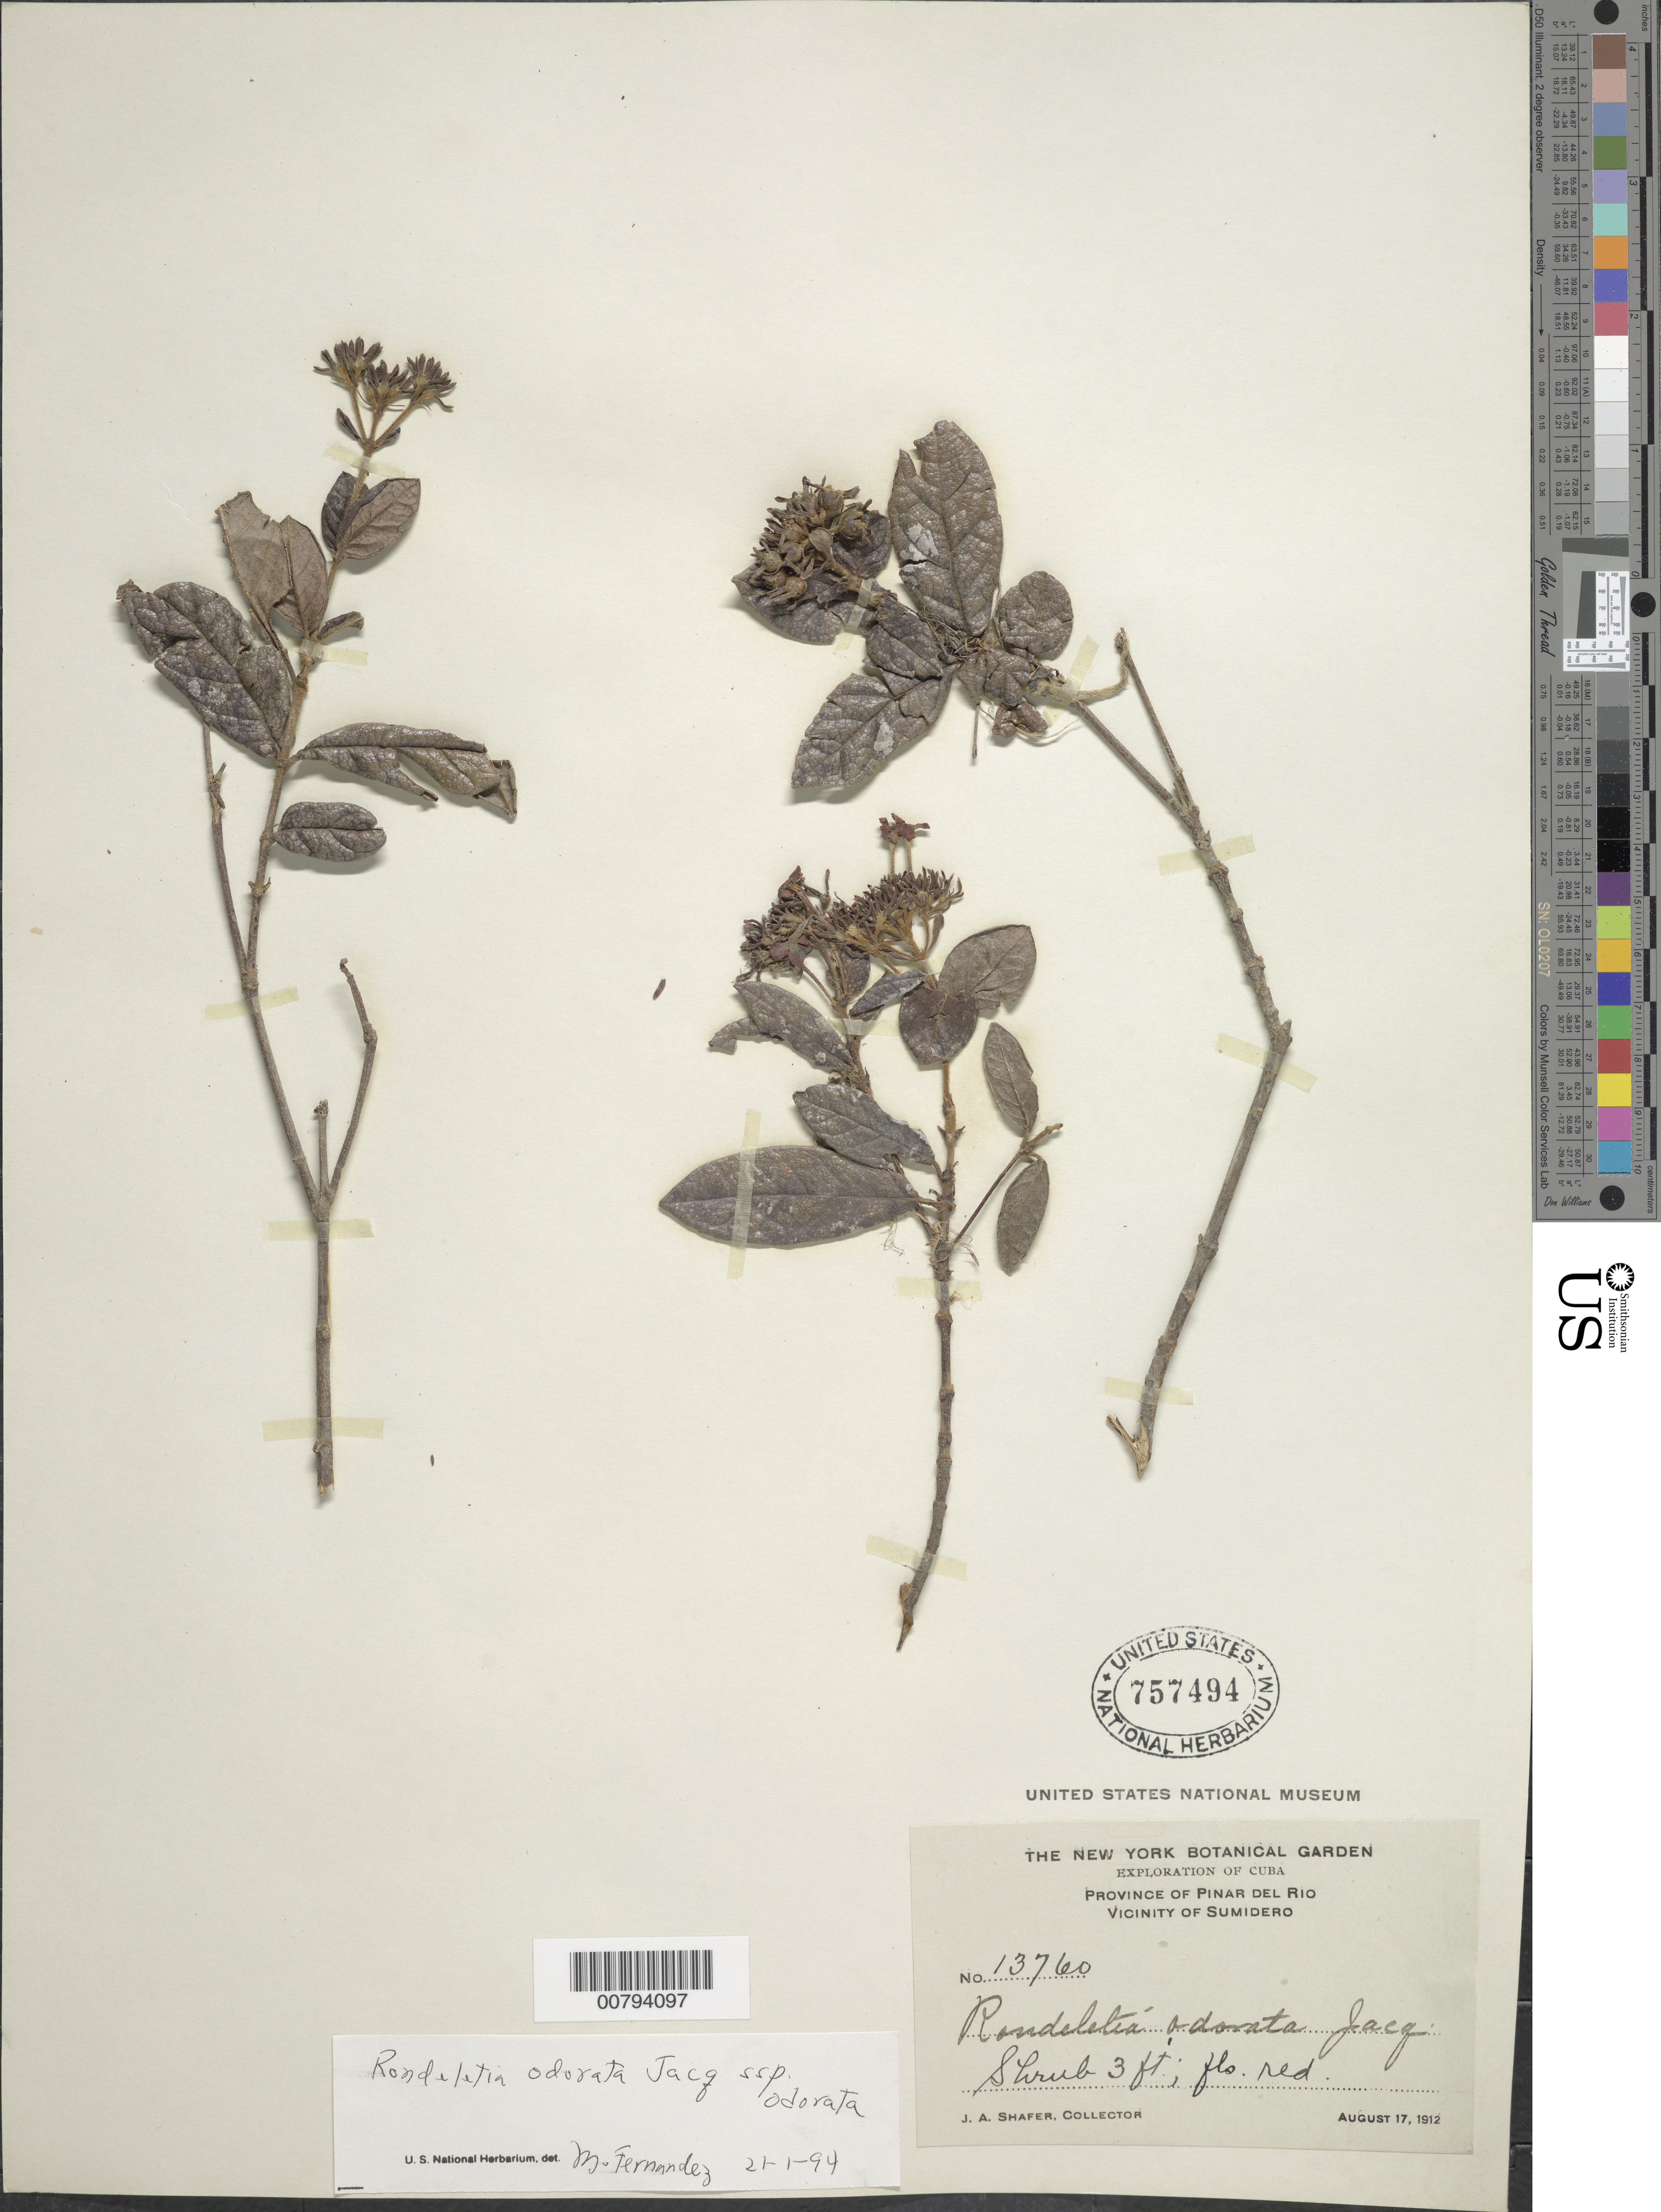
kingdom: Plantae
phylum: Tracheophyta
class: Magnoliopsida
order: Gentianales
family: Rubiaceae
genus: Rondeletia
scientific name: Rondeletia odorata subsp. odorata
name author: Jacq.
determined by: Fernandez, M.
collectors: J. A. Shafer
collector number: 13760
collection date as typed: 17 Aug 1912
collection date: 1912-08-17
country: Cuba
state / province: Pinar del Río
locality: Vicinity of Sumidero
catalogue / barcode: US 757494